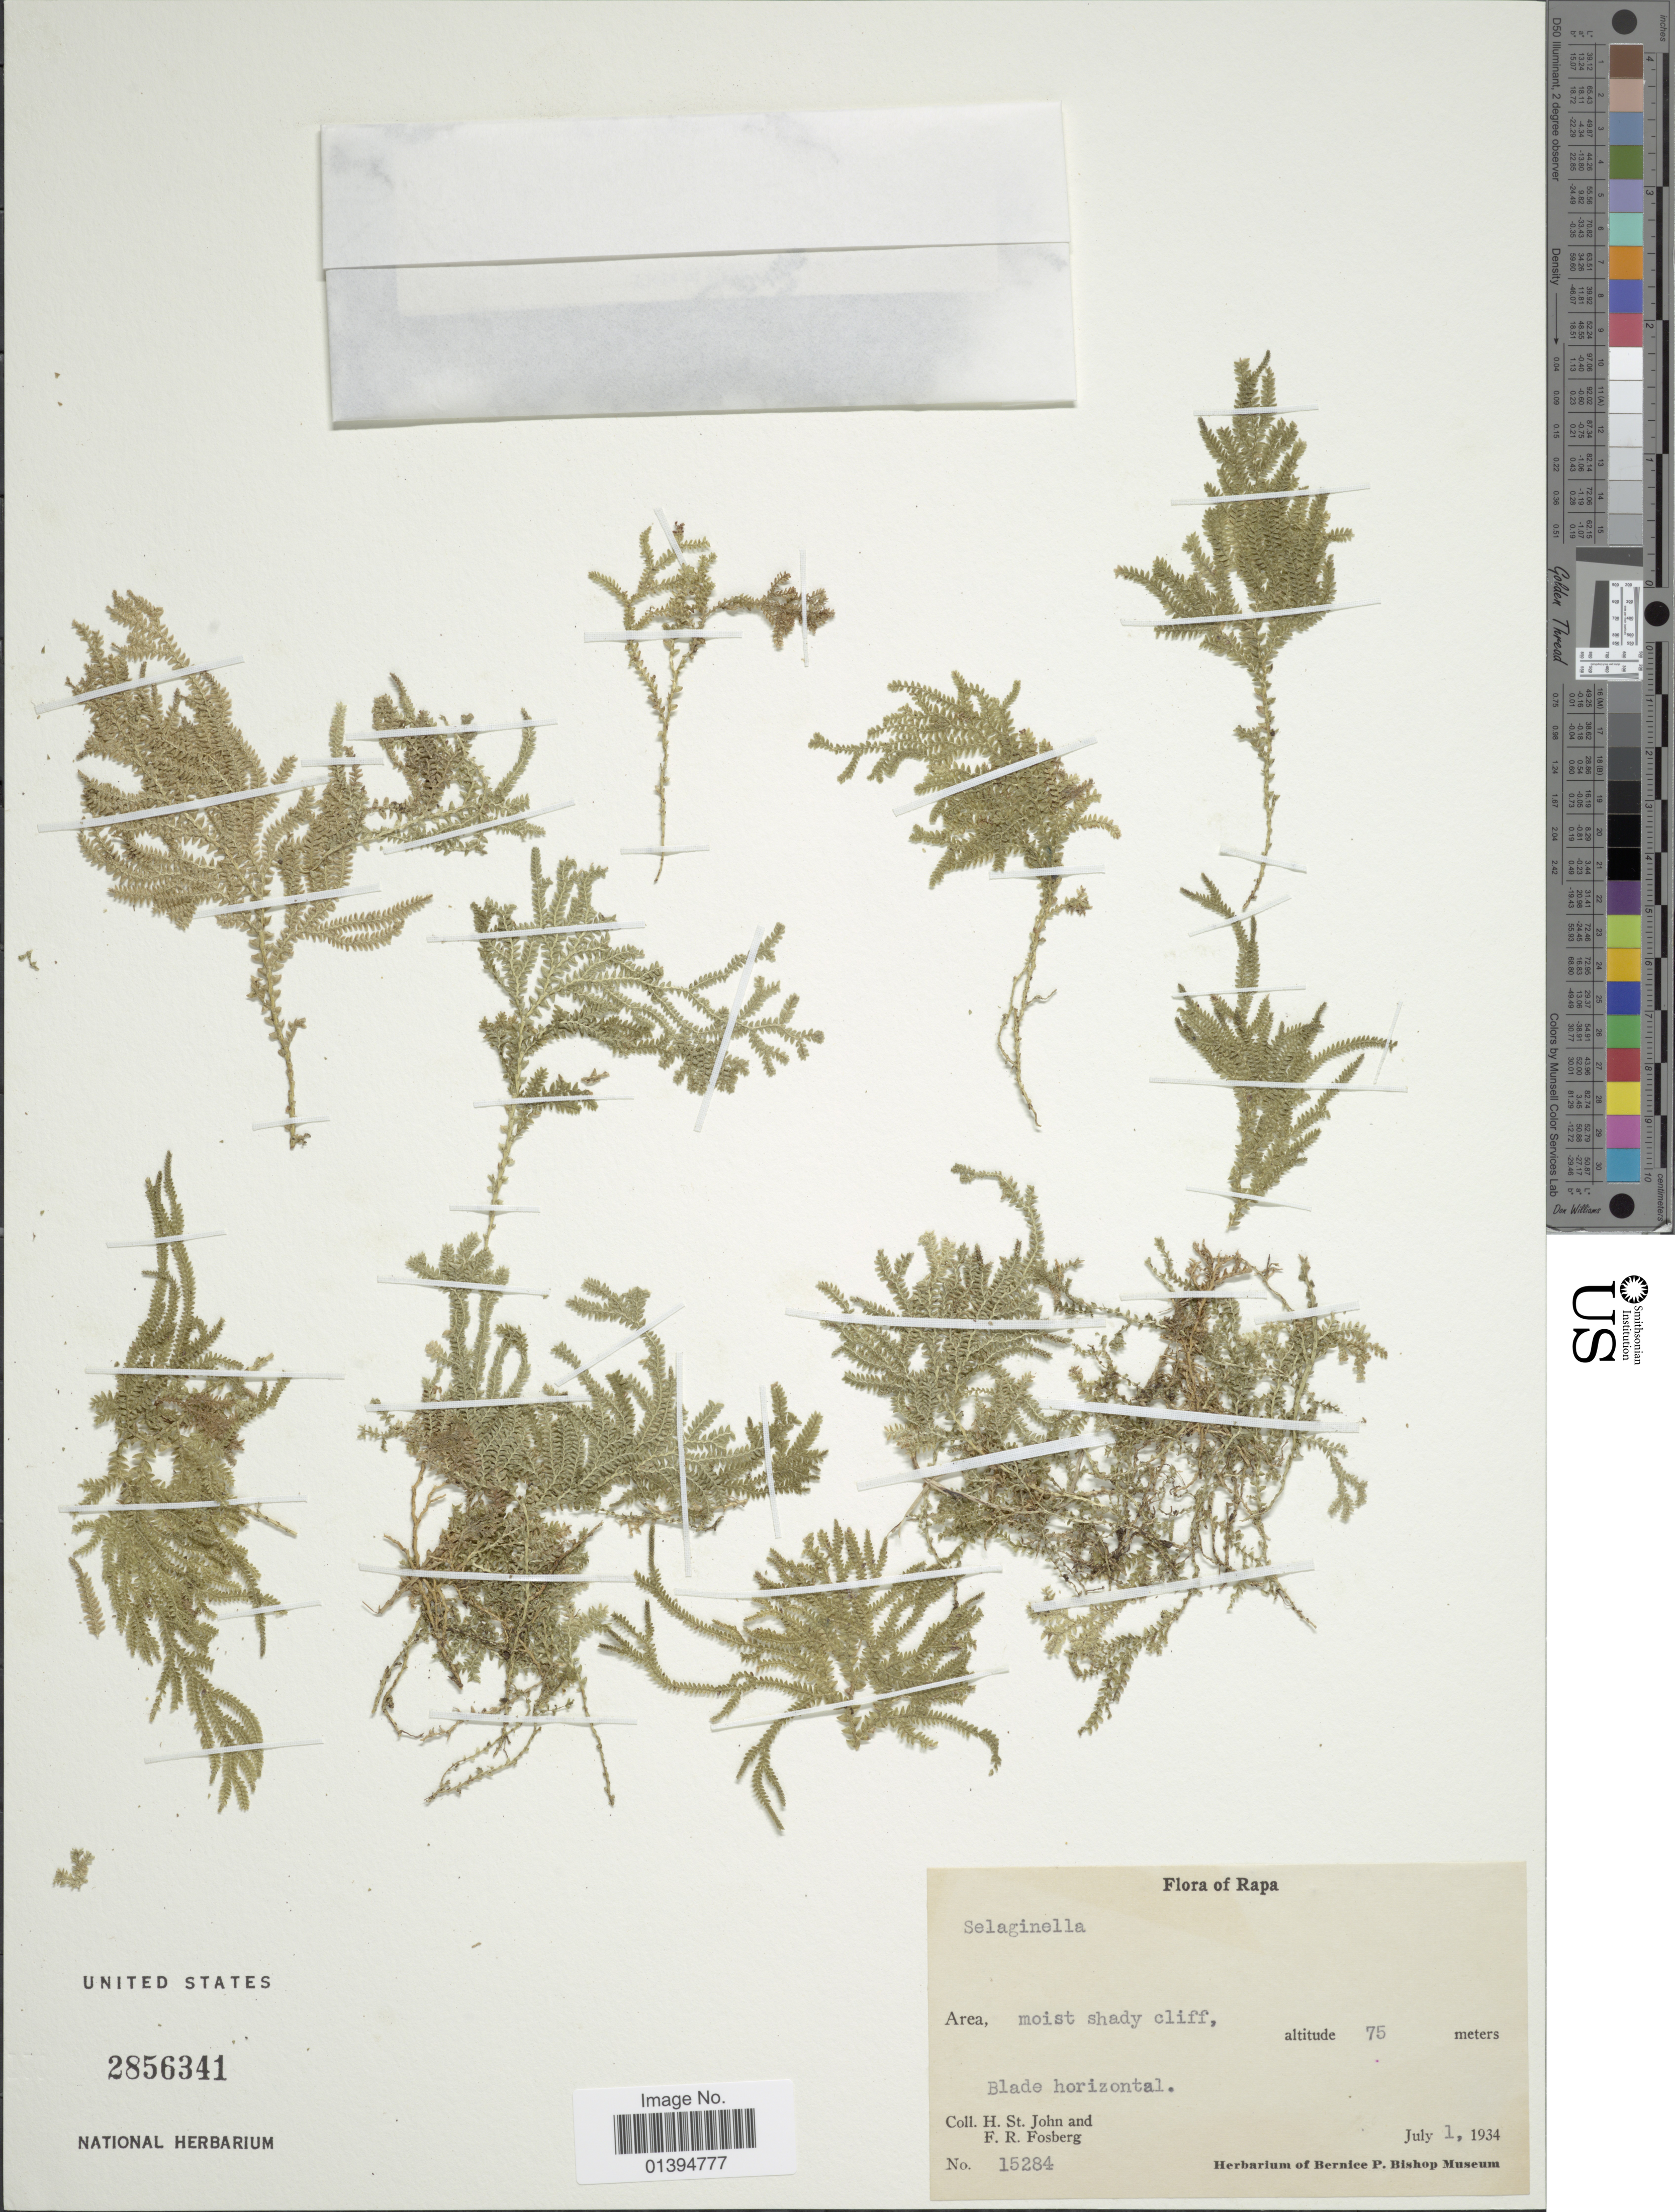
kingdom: Plantae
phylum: Tracheophyta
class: Lycopodiopsida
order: Selaginellales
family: Selaginellaceae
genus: Selaginella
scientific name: Selaginella sp.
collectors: H. St. John & F. R. Fosberg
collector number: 15284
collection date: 1934-07-01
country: French Polynesia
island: Rapa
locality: Rapa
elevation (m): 75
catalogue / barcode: US 2856341